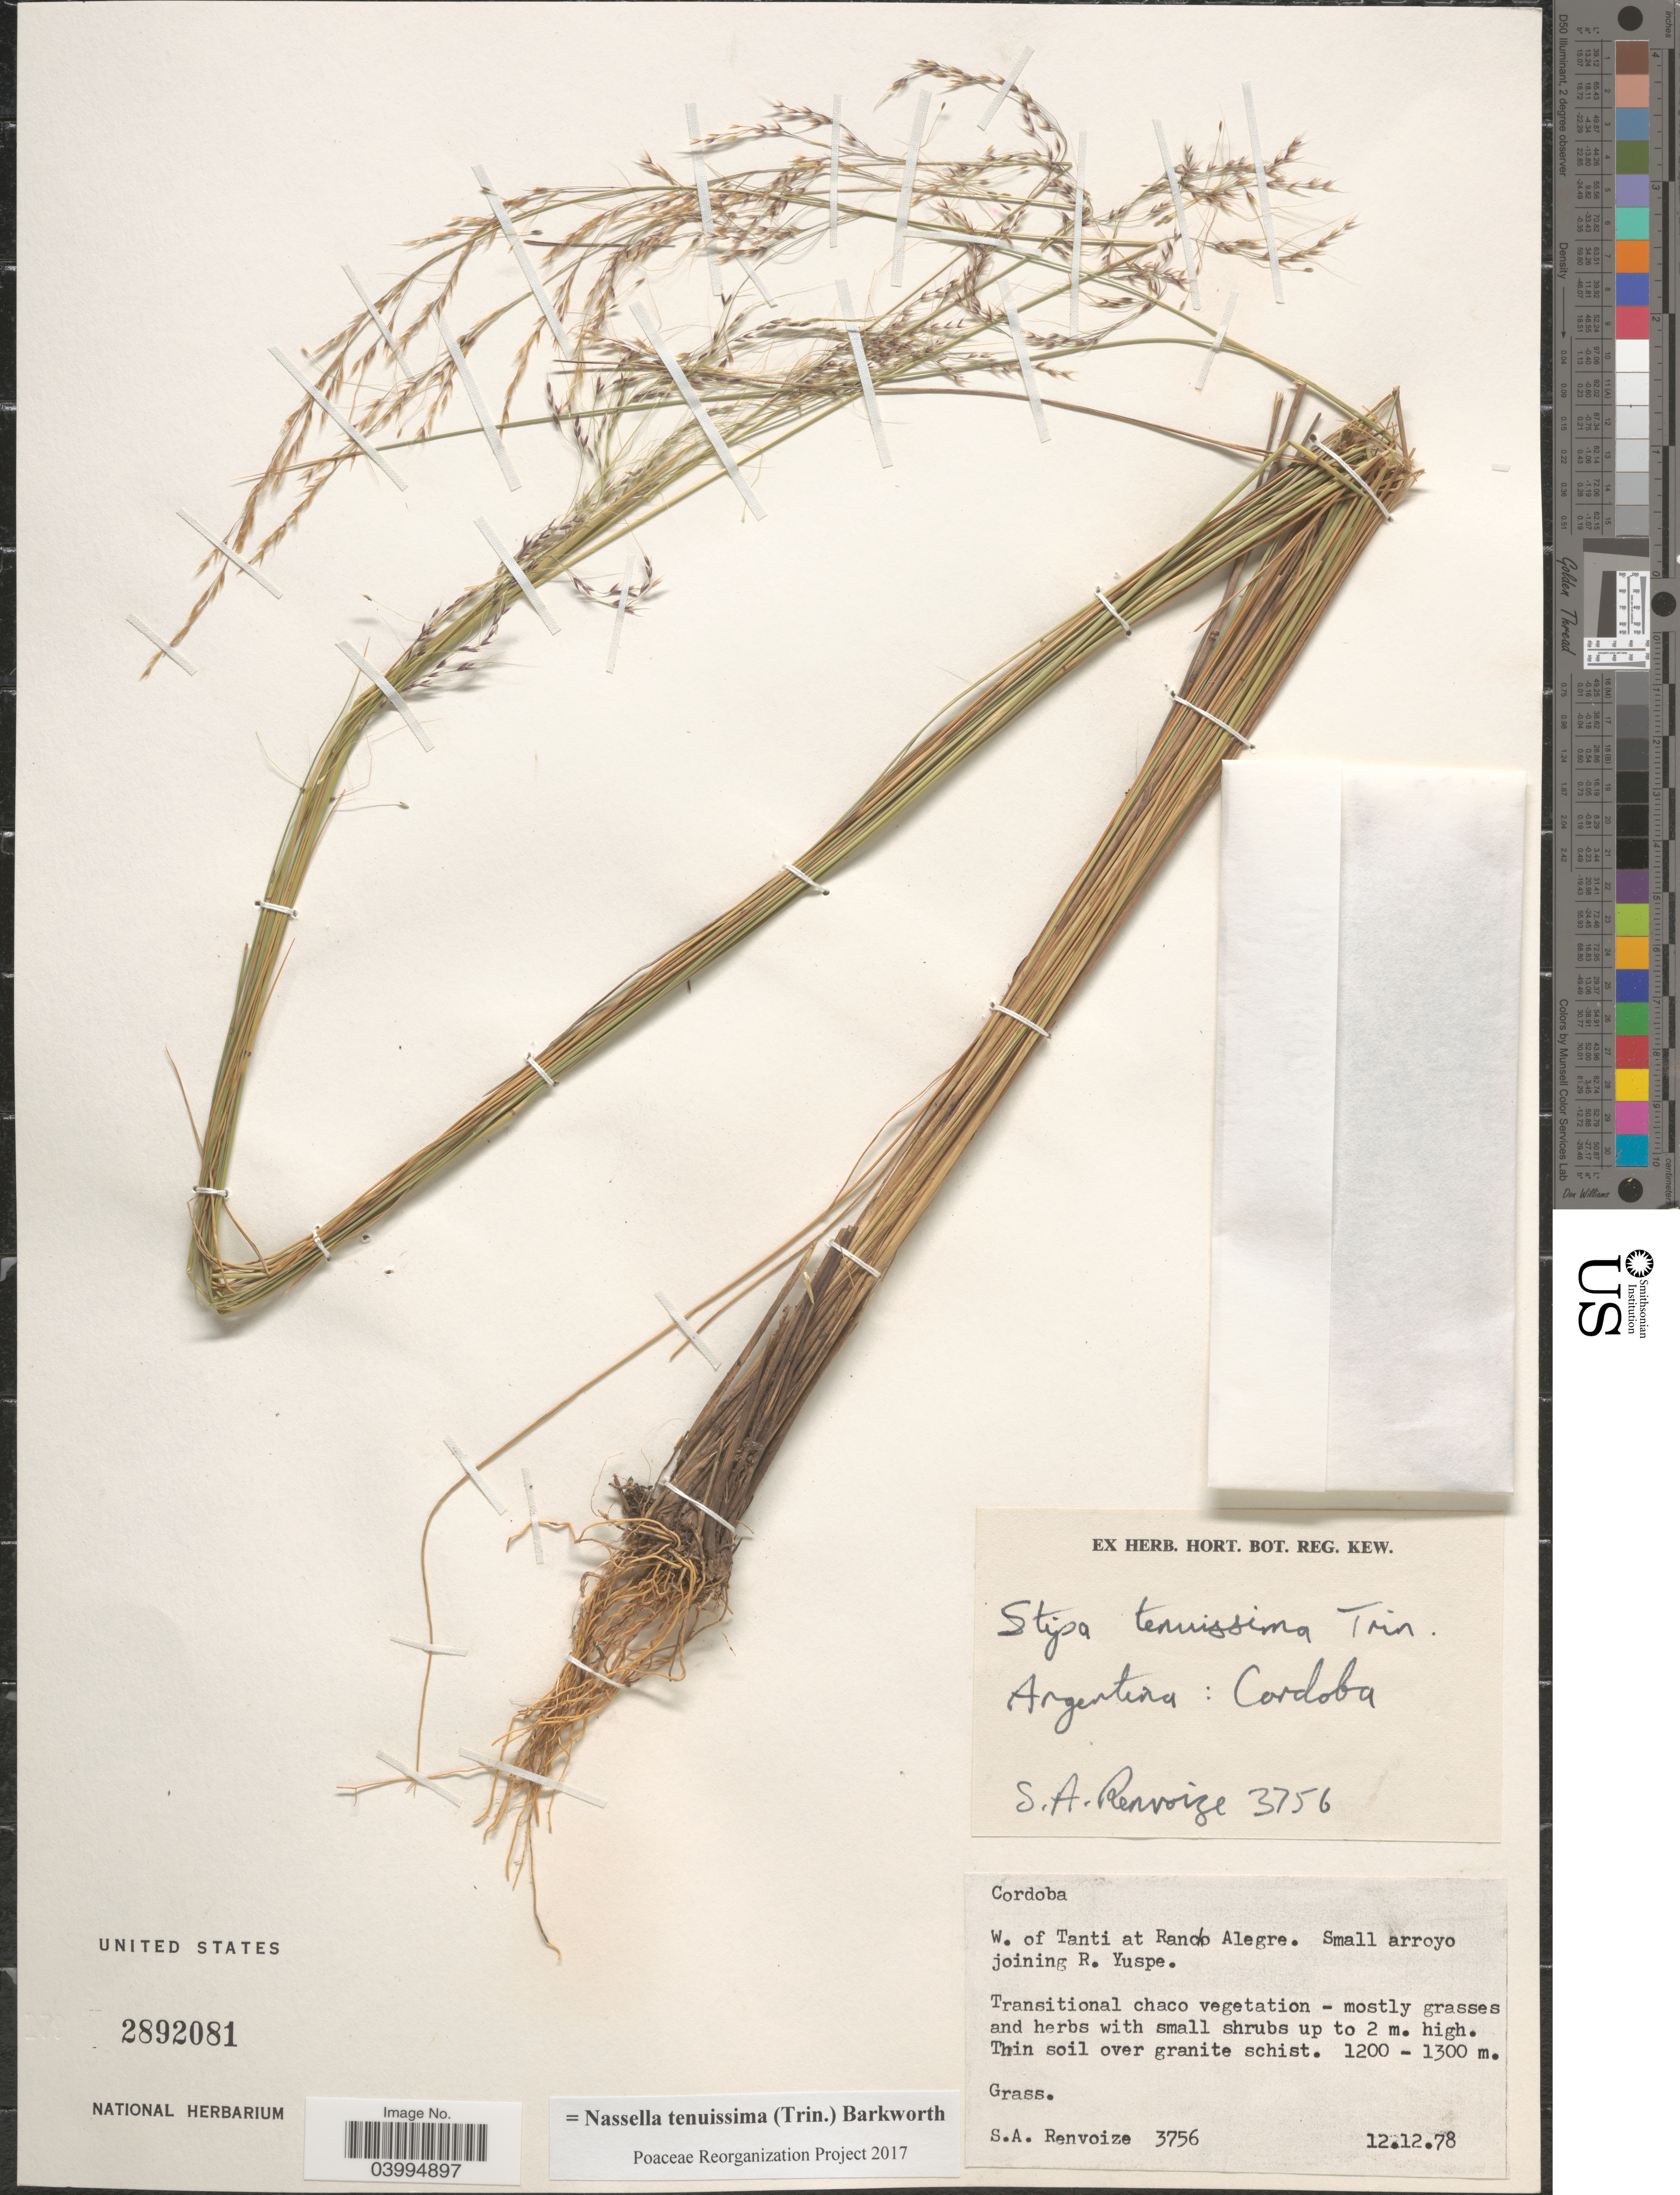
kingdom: Plantae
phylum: Tracheophyta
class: Liliopsida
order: Poales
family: Poaceae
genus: Nassella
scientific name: Nassella tenuissima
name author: (Trin.) Barkworth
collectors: S. A. Renvoize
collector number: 3756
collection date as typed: Transcribed d/m/y: 12/12/78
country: Argentina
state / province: Cordoba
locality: W. of Tanti at Rancho Alegre. Small arroyo joining R. Yuspe.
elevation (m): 1200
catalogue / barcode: US 2892081